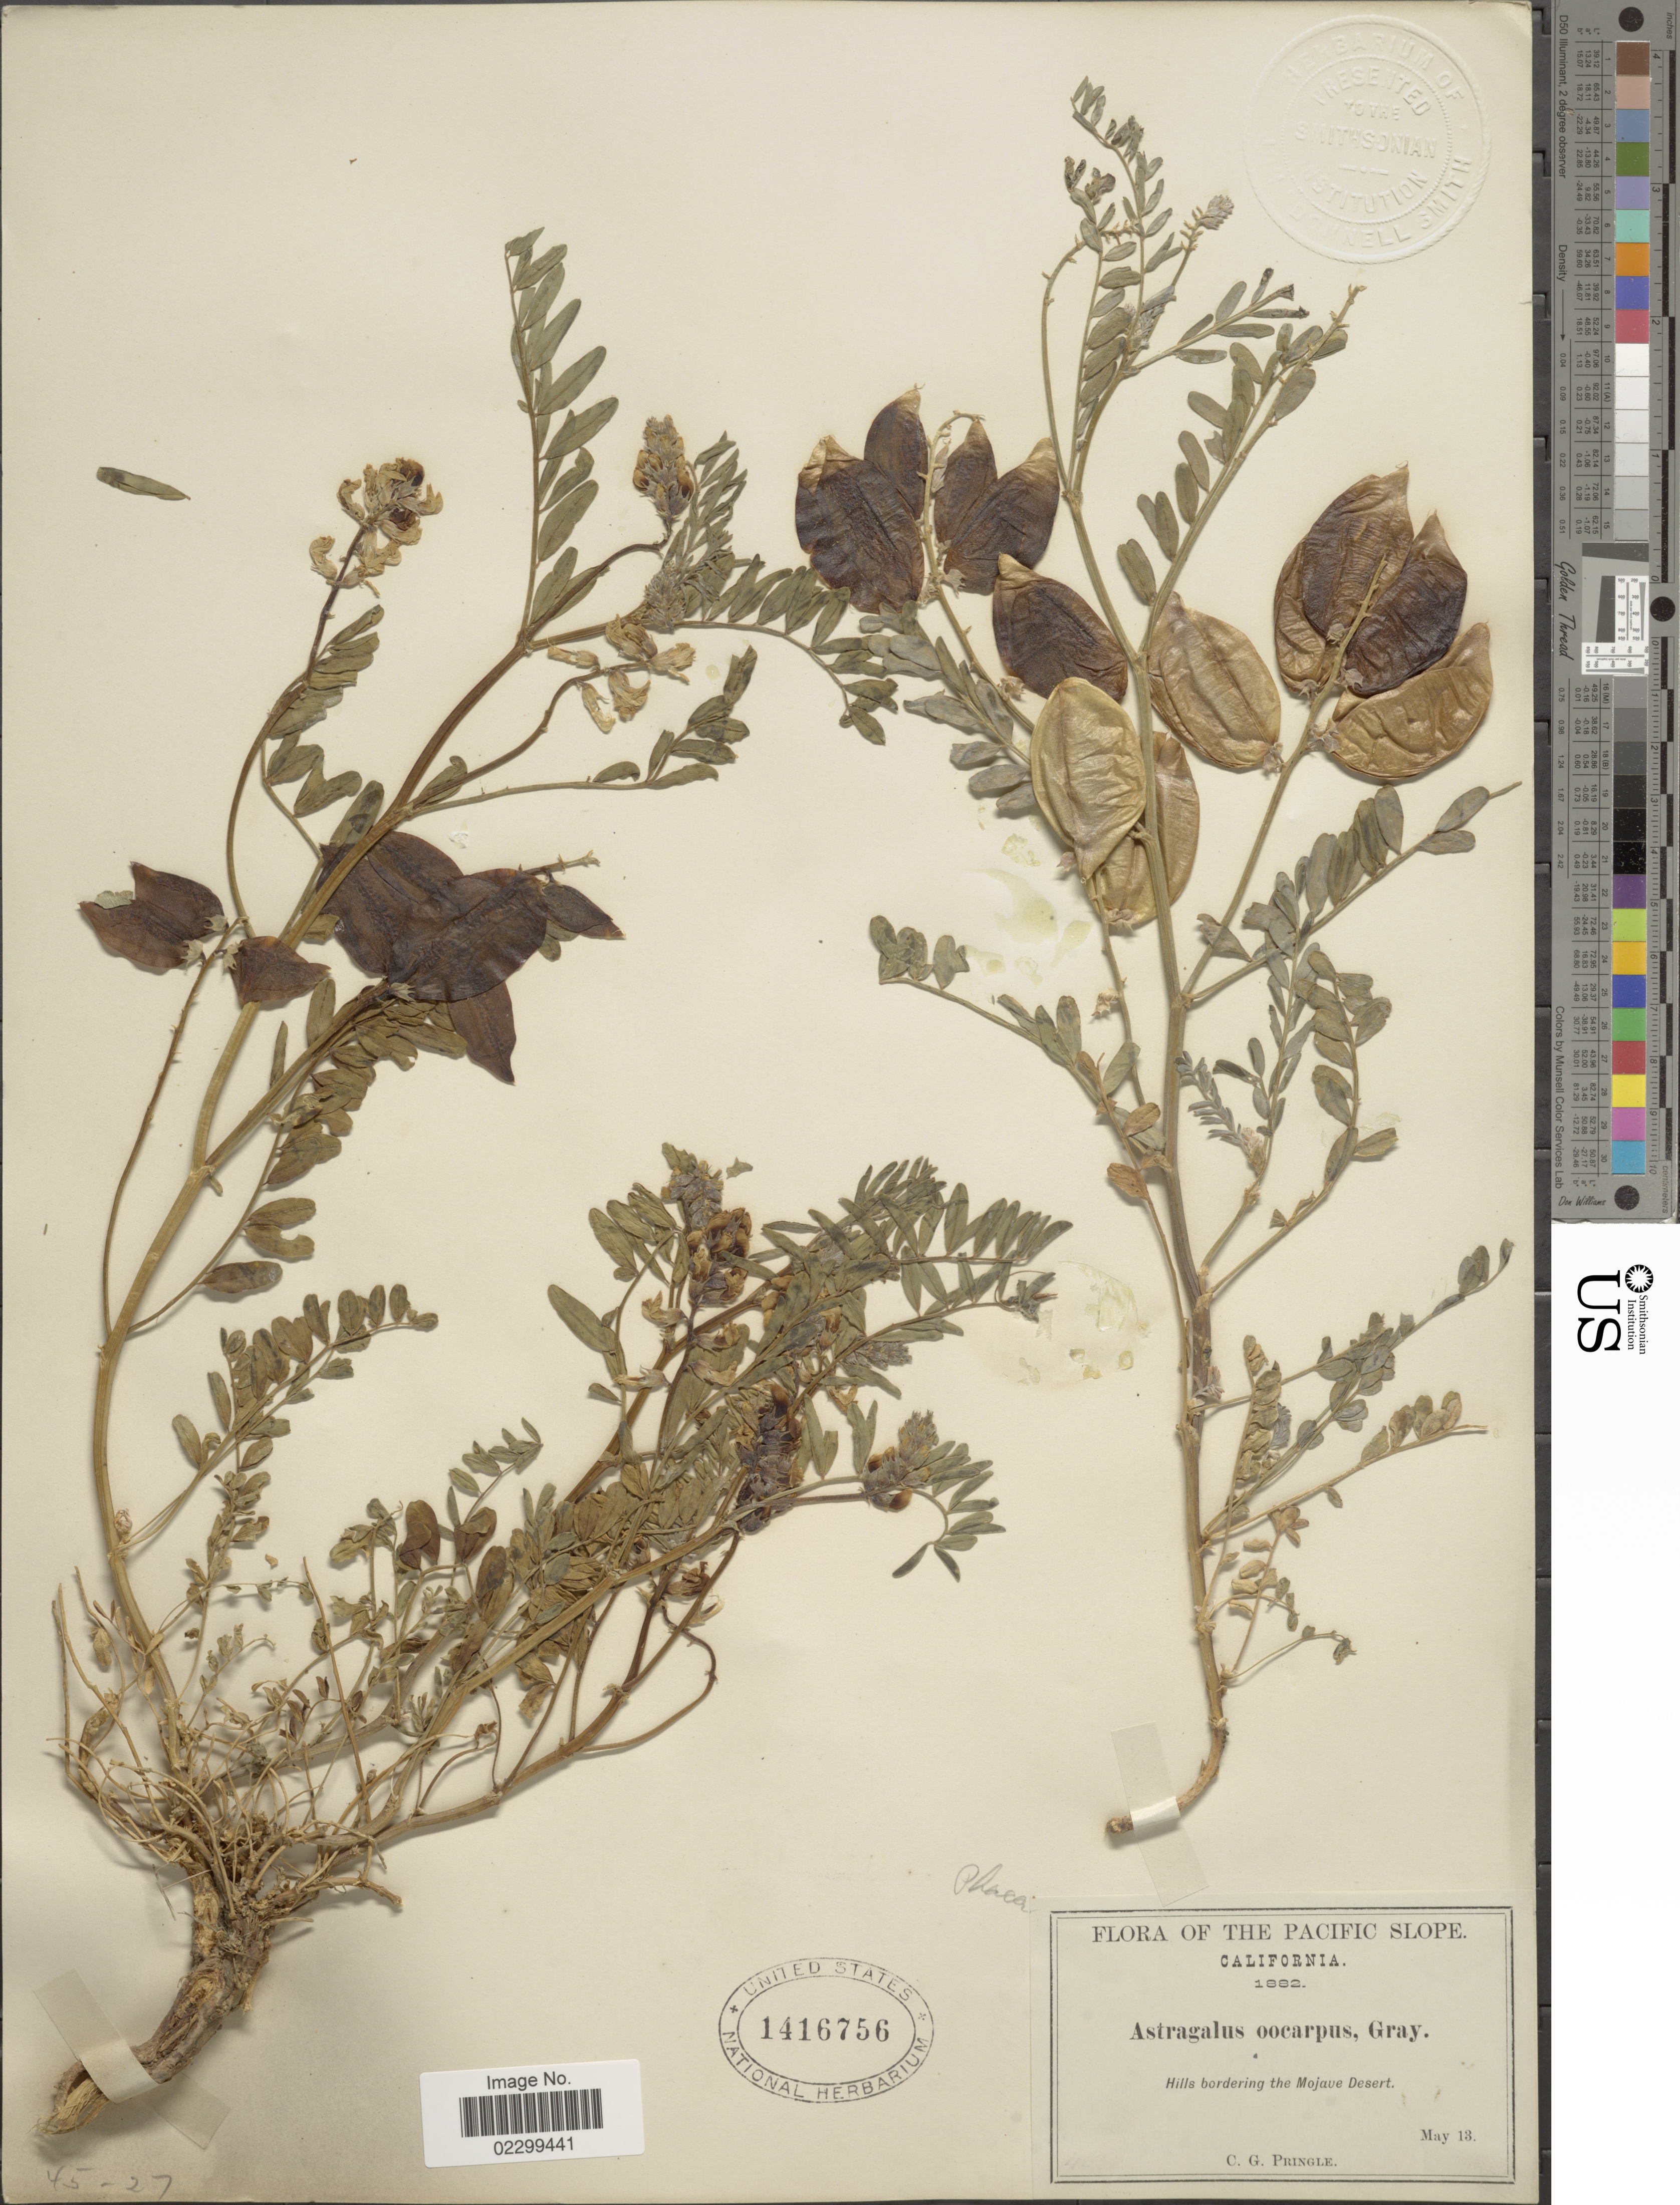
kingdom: Plantae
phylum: Tracheophyta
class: Magnoliopsida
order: Fabales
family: Fabaceae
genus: Astragalus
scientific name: Astragalus oocarpus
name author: A. Gray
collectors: C. G. Pringle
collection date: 1882-05-13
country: United States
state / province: California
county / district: San Bernardino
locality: Hills bordering the Mojave Desert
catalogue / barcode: US 1416756